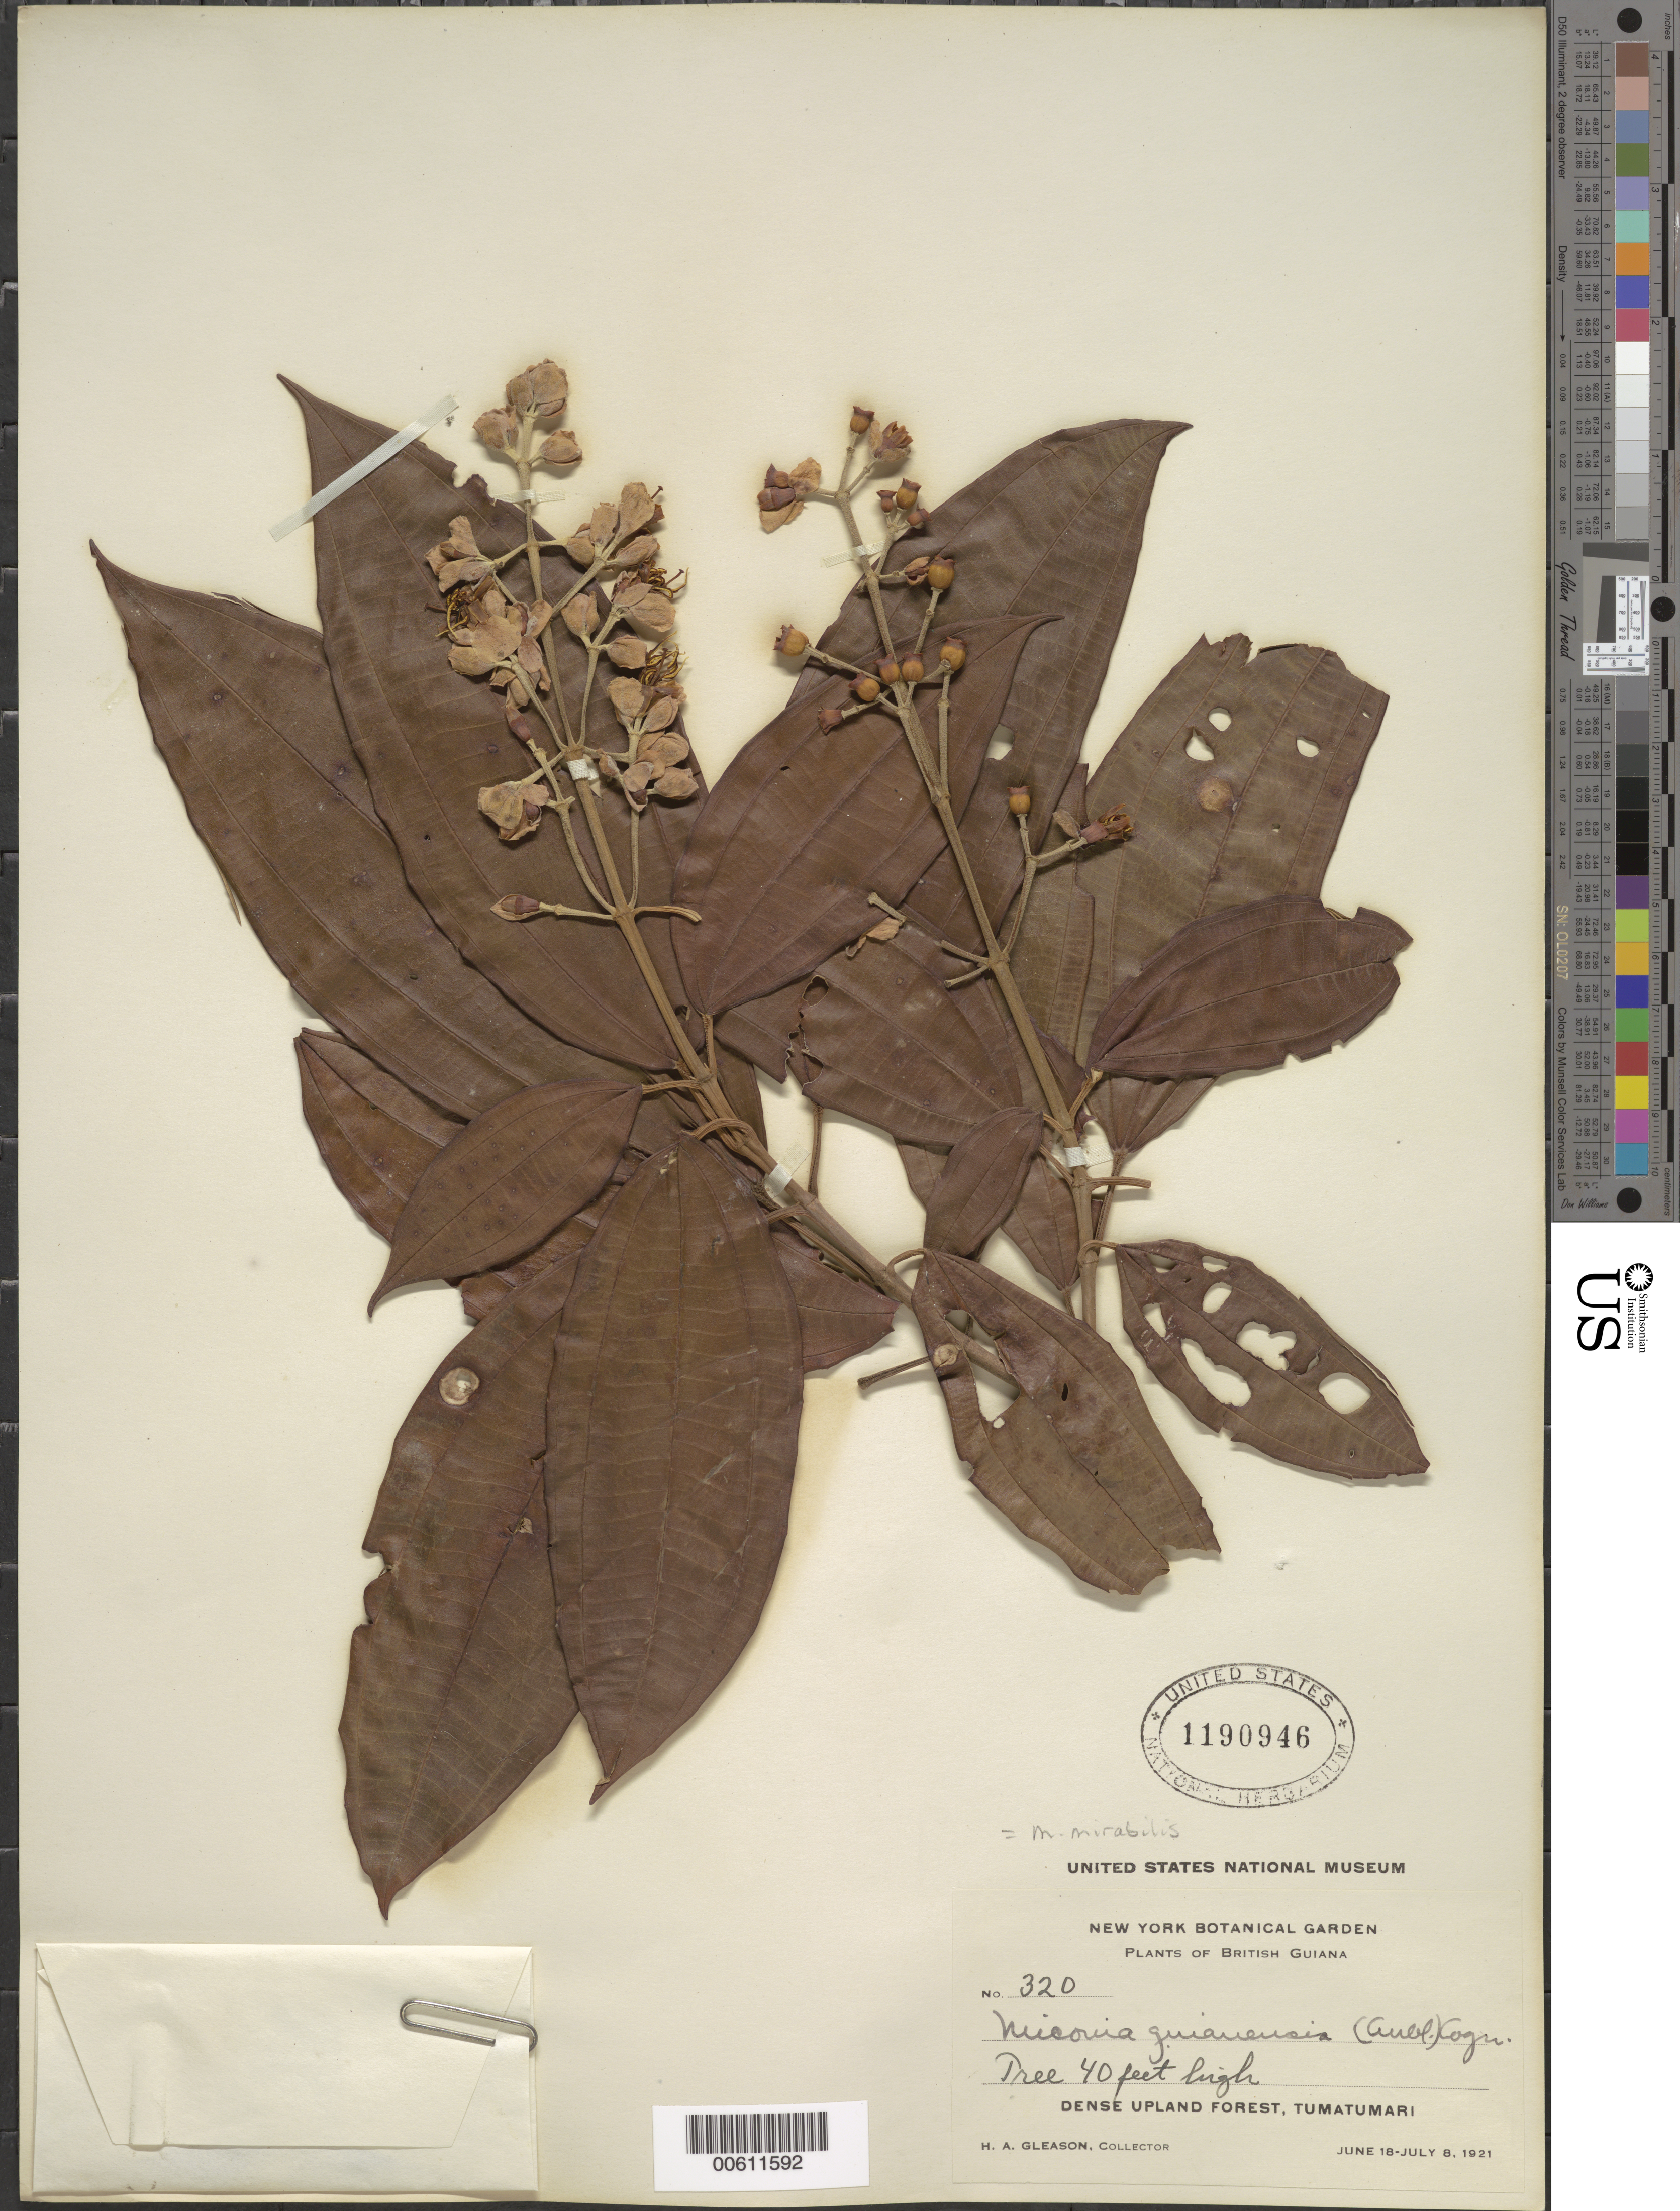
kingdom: Plantae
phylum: Tracheophyta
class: Magnoliopsida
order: Myrtales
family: Melastomataceae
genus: Miconia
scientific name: Miconia mirabilis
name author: (Aubl.) L.O. Williams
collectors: H. A. Gleason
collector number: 320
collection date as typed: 18-Jun-21 to 8-Jul-21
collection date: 1921-06-18/1921-07-08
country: Guyana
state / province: Potaro-Siparuni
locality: Tumatumari Village, Potaro R.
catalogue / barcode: US 1190946